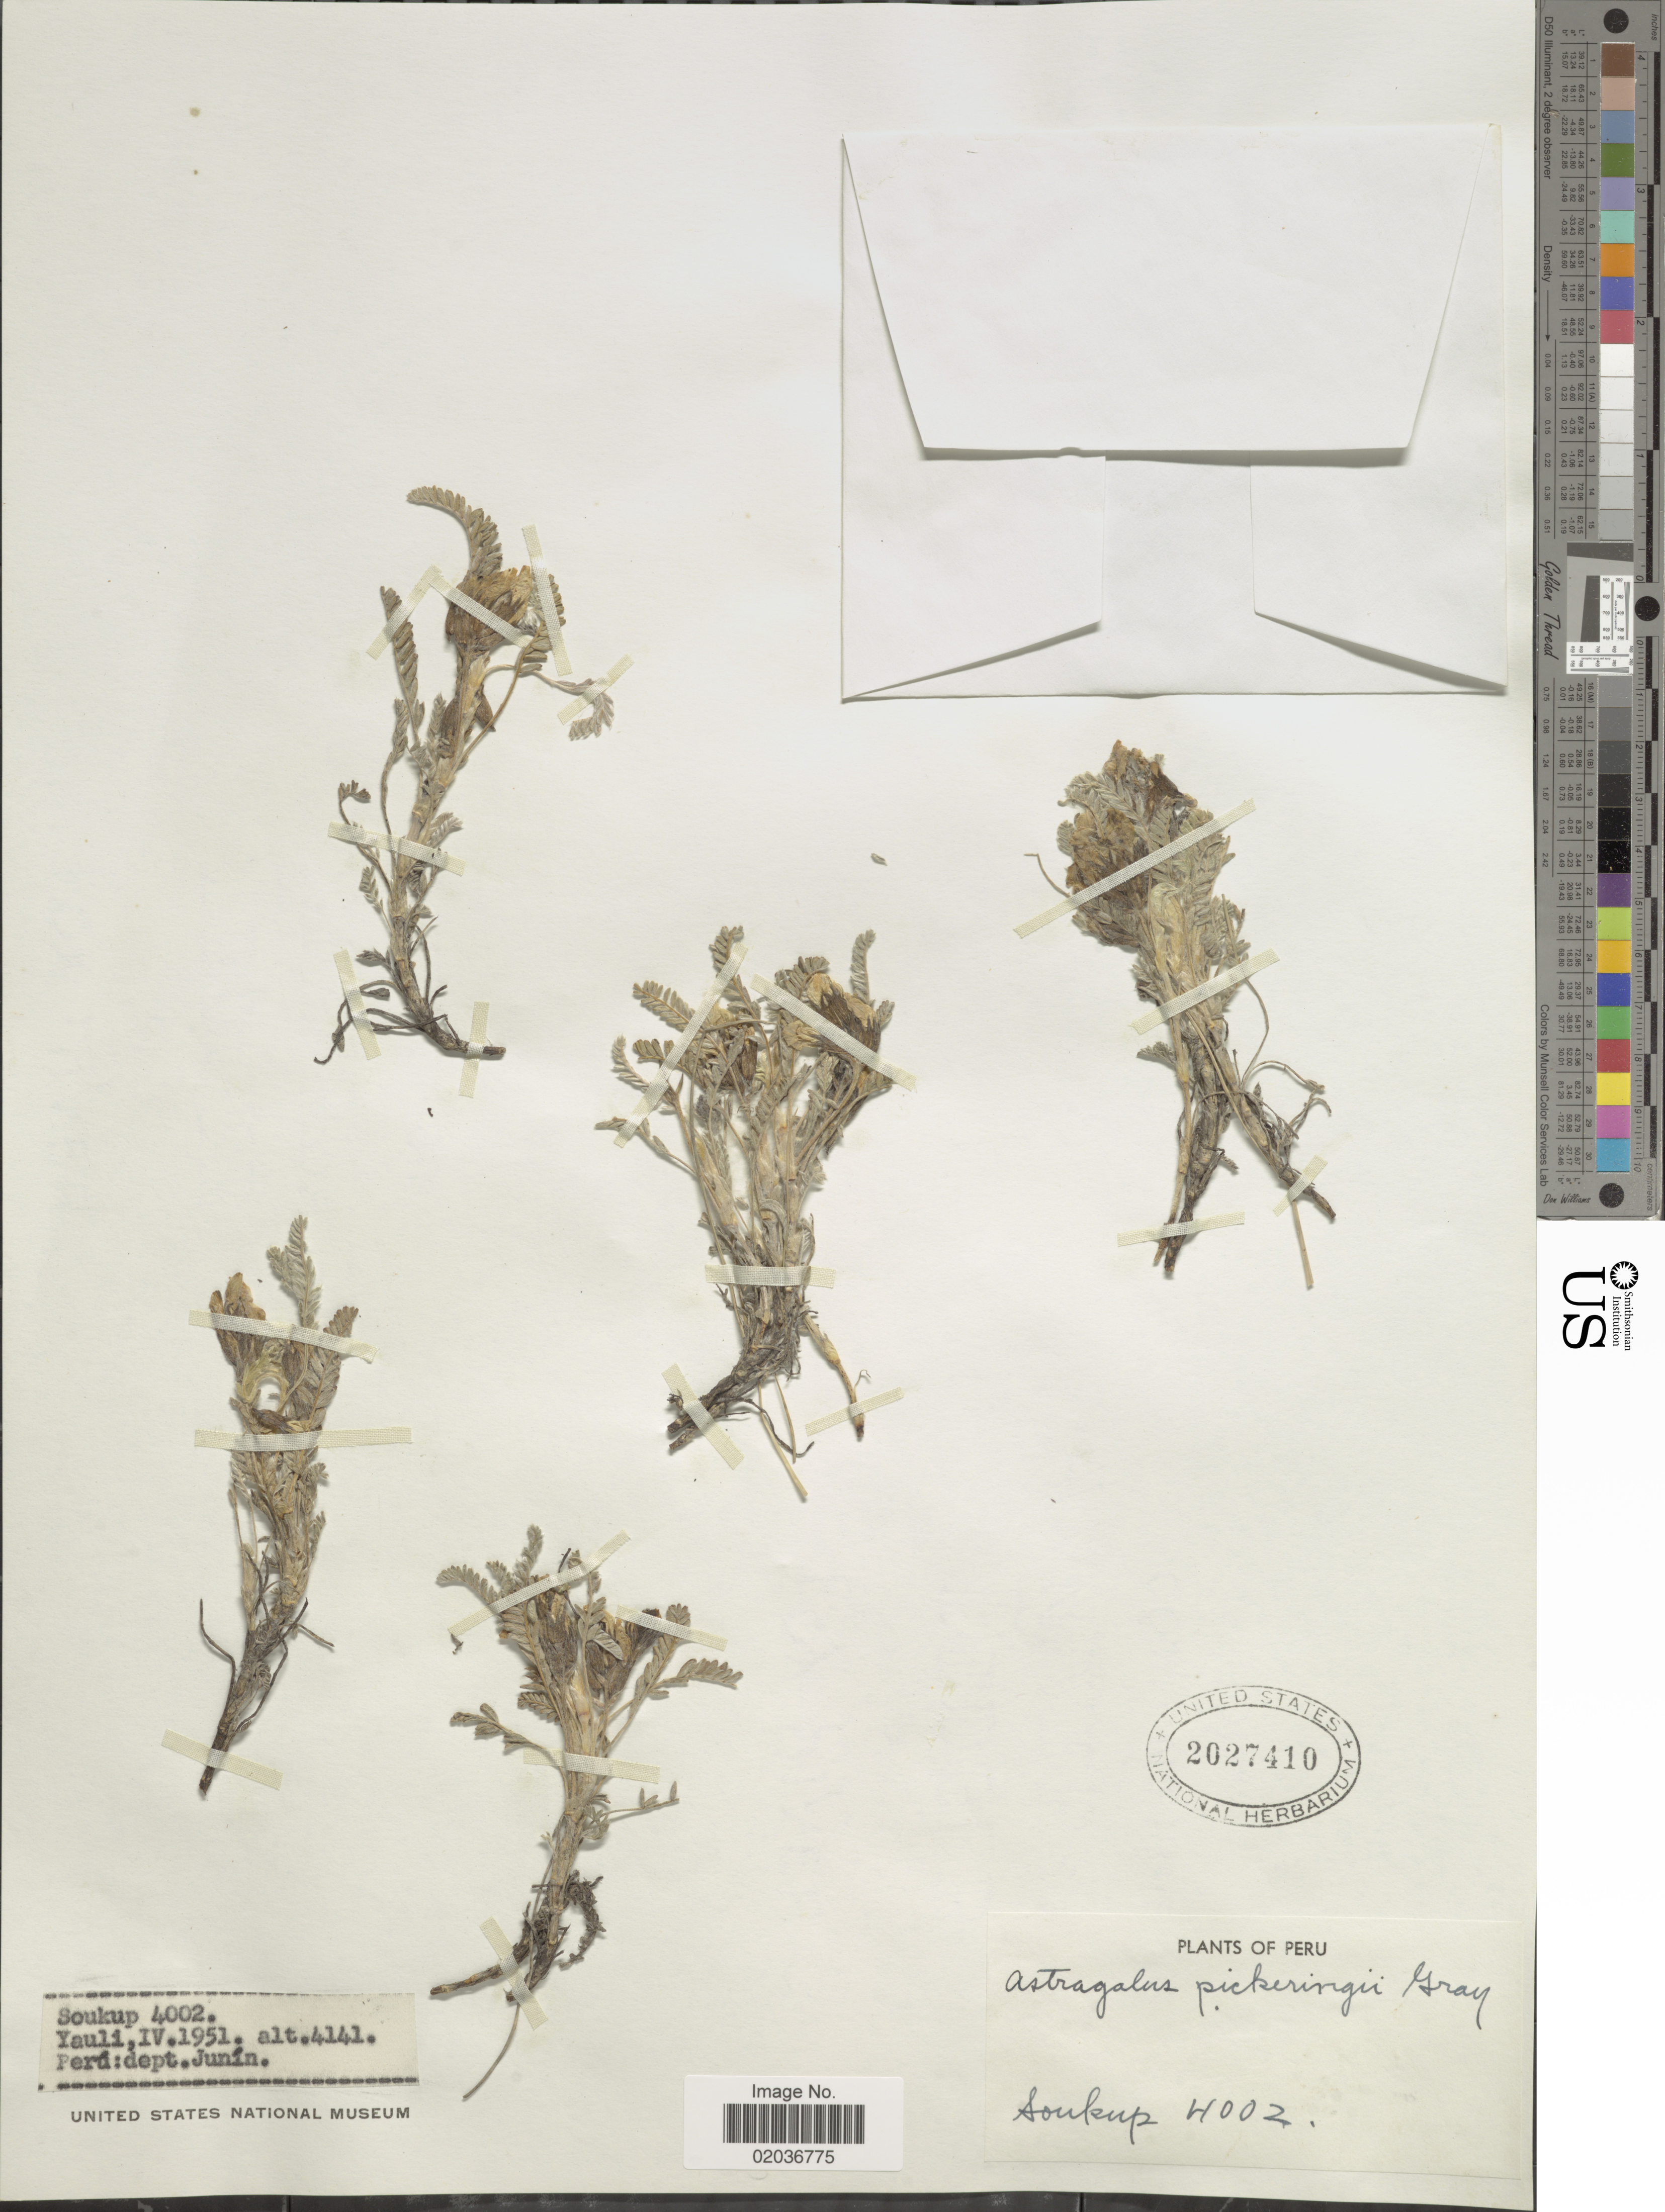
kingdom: Plantae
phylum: Tracheophyta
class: Magnoliopsida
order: Fabales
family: Fabaceae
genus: Astragalus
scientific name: Astragalus pickeringii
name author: A. Gray in Wilkes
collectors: -- Soukup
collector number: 4002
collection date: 1951-04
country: Peru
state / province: Junín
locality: Yauli, Dept. Junín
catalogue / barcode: US 2027410